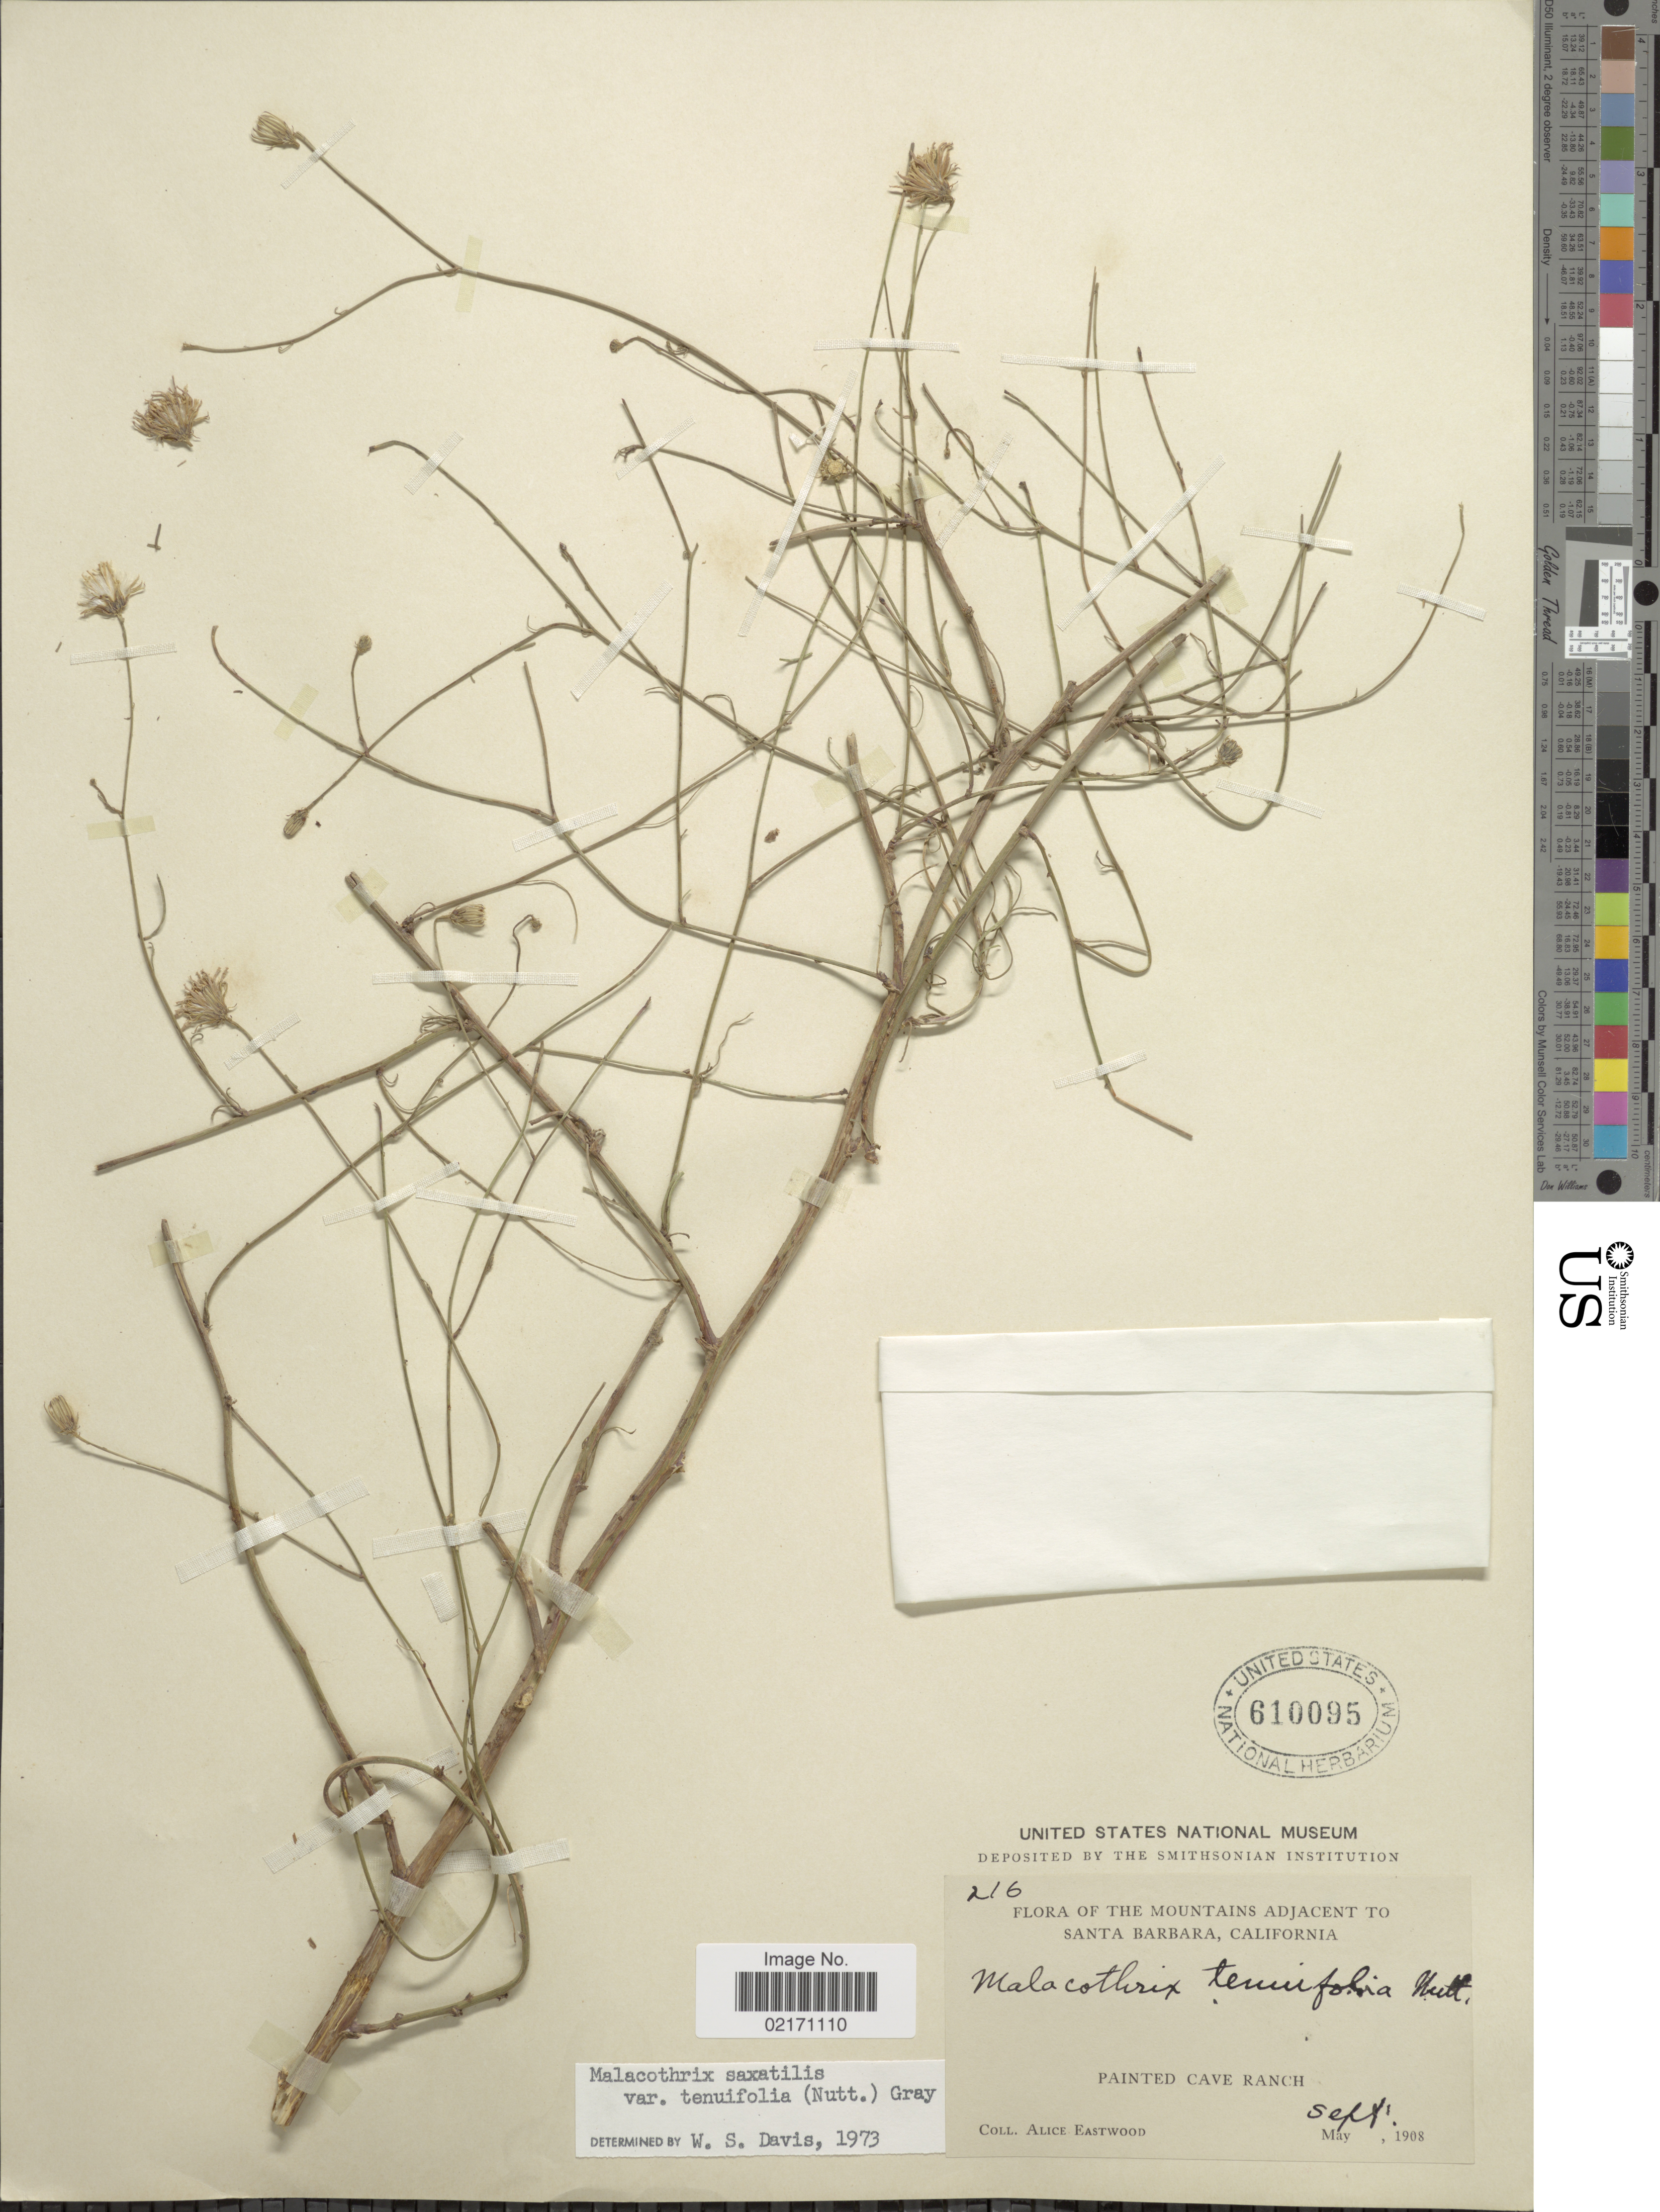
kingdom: Plantae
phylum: Tracheophyta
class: Magnoliopsida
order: Asterales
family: Asteraceae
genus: Malacothrix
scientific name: Malacothrix saxatilis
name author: Torr. & A. Gray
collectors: A. Eastwood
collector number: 216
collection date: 1908-09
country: United States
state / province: California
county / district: Santa Barbara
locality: Mountains adjacent to Santa Barbara, Paintes Cave Ranch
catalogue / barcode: US 610095